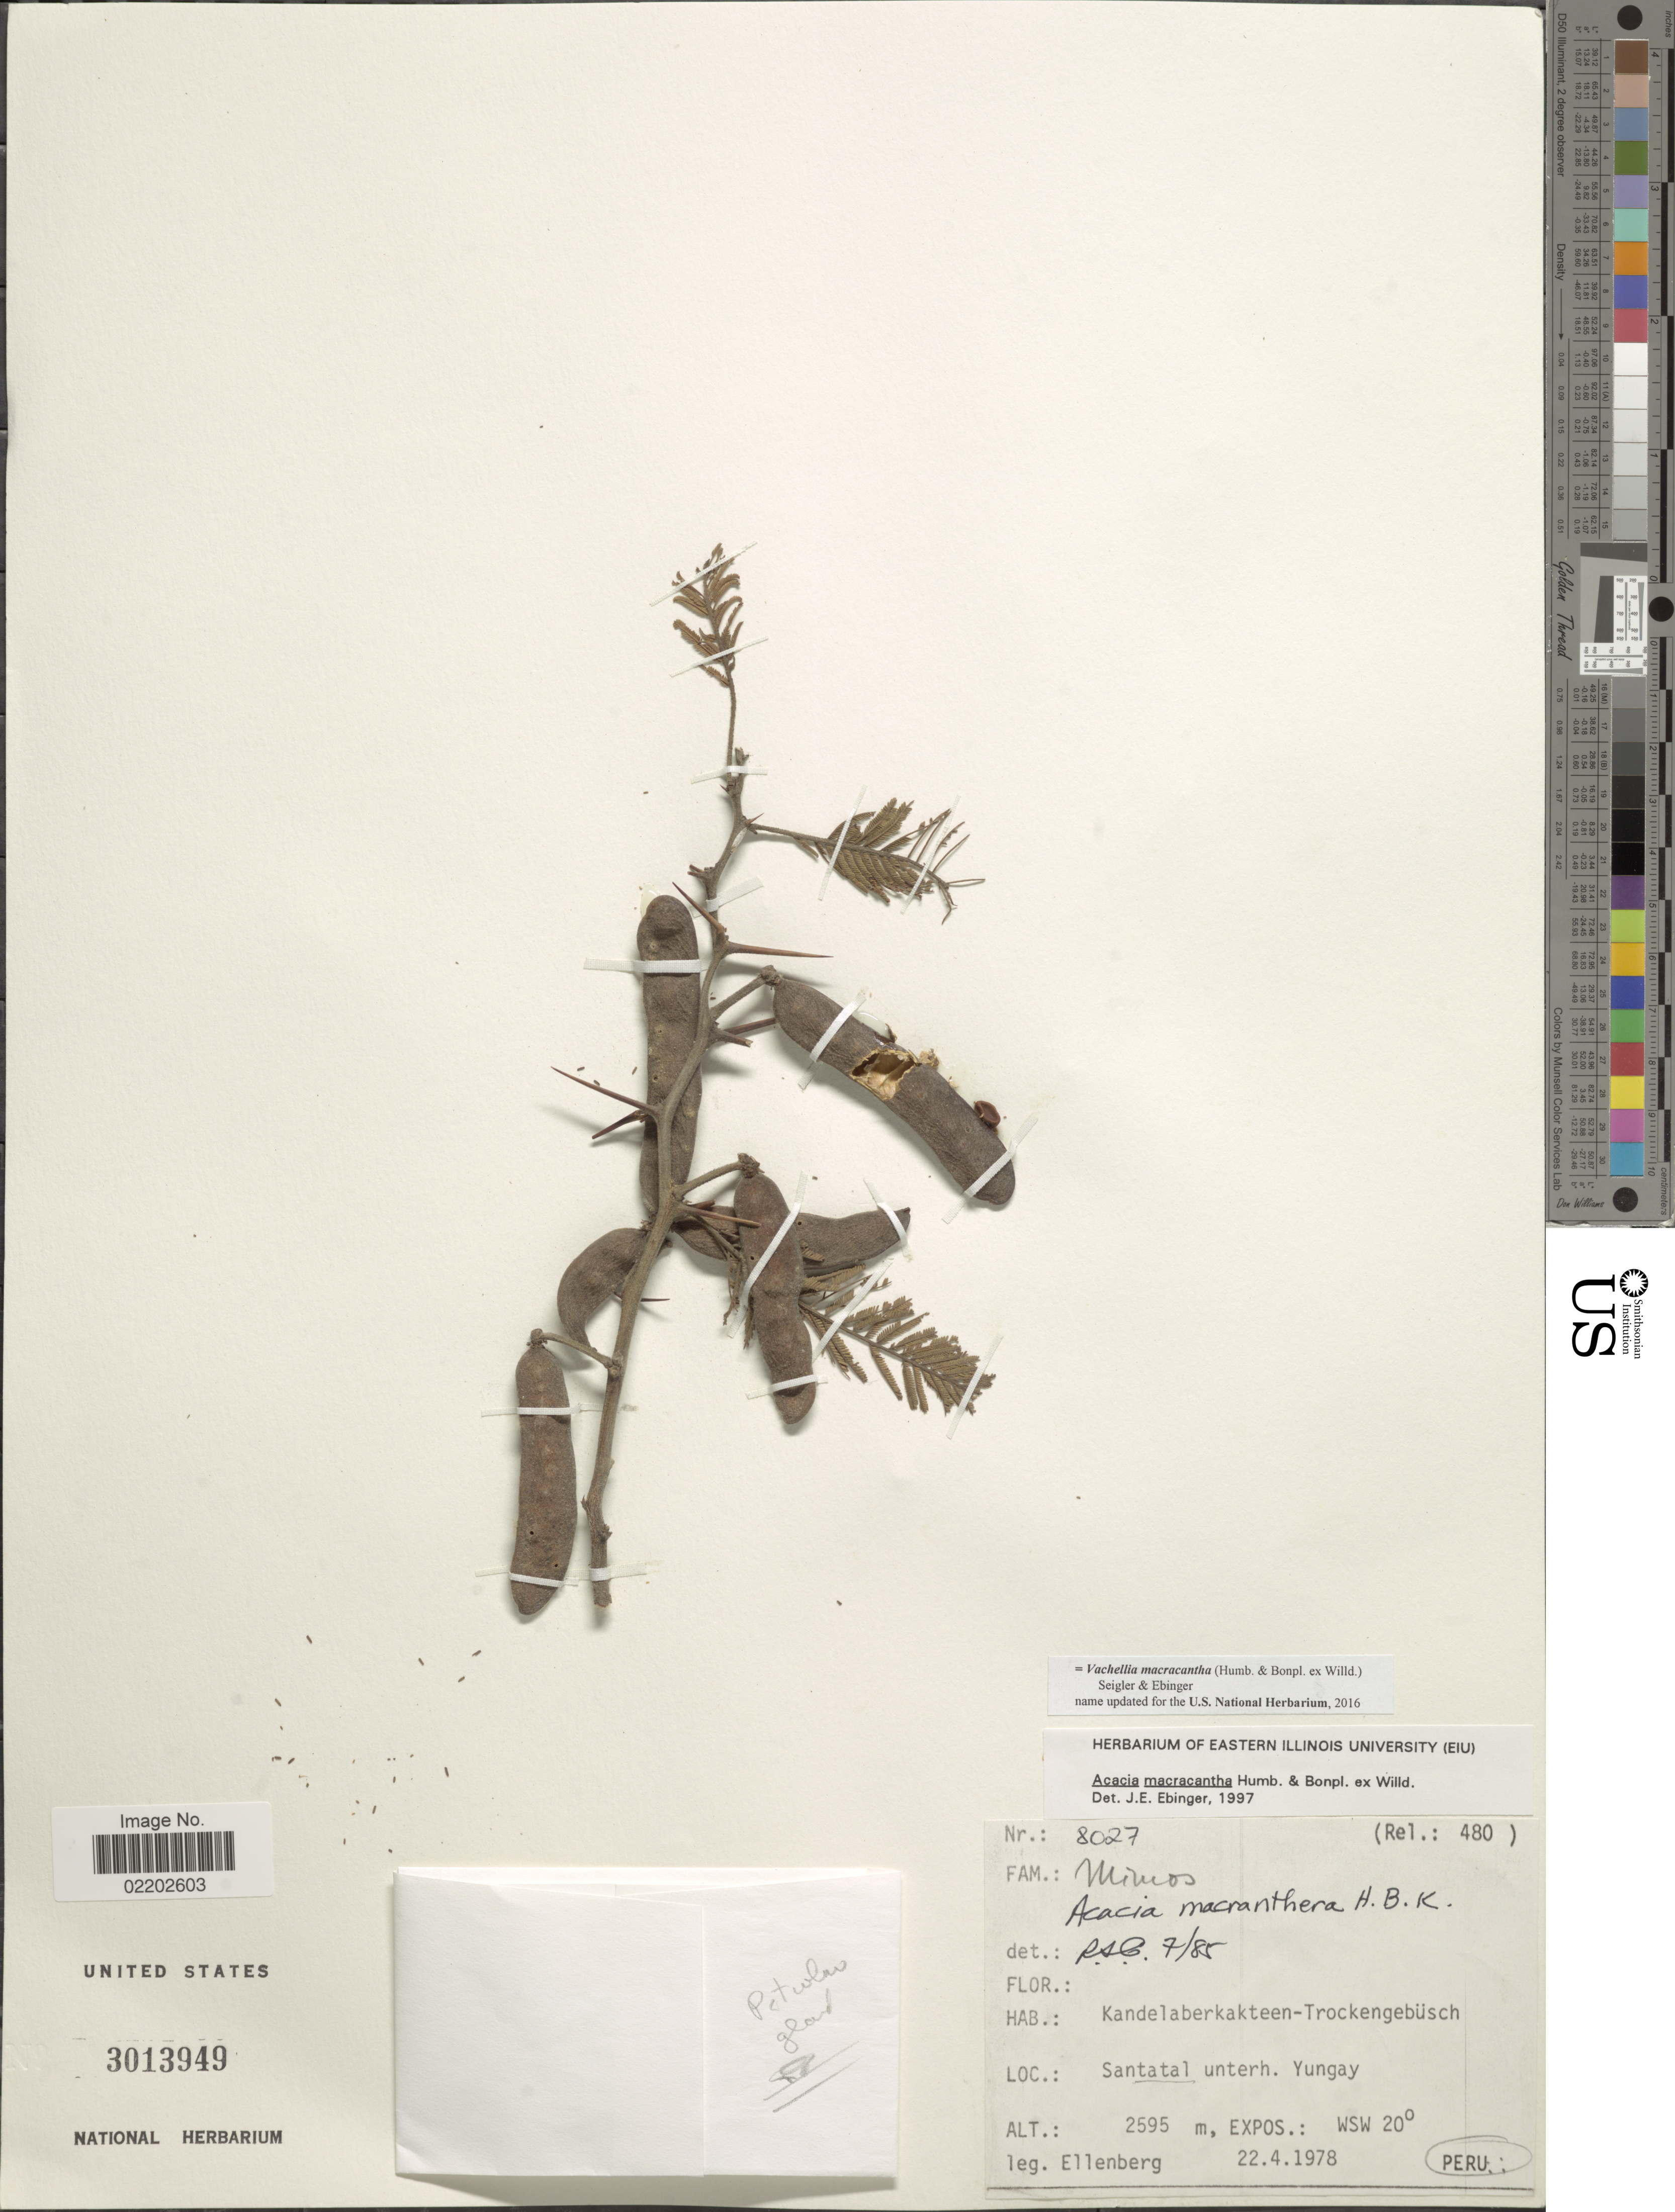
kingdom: Plantae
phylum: Tracheophyta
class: Magnoliopsida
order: Fabales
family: Fabaceae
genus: Vachellia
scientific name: Vachellia macracantha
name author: (Humb. & Bonpl. ex Willd.) Seigler & Ebinger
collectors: Ellenberg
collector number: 8027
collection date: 1978-04-22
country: Peru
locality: Santatal unterh. Yungay. WSW 20º.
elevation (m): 2595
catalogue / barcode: US 3013949